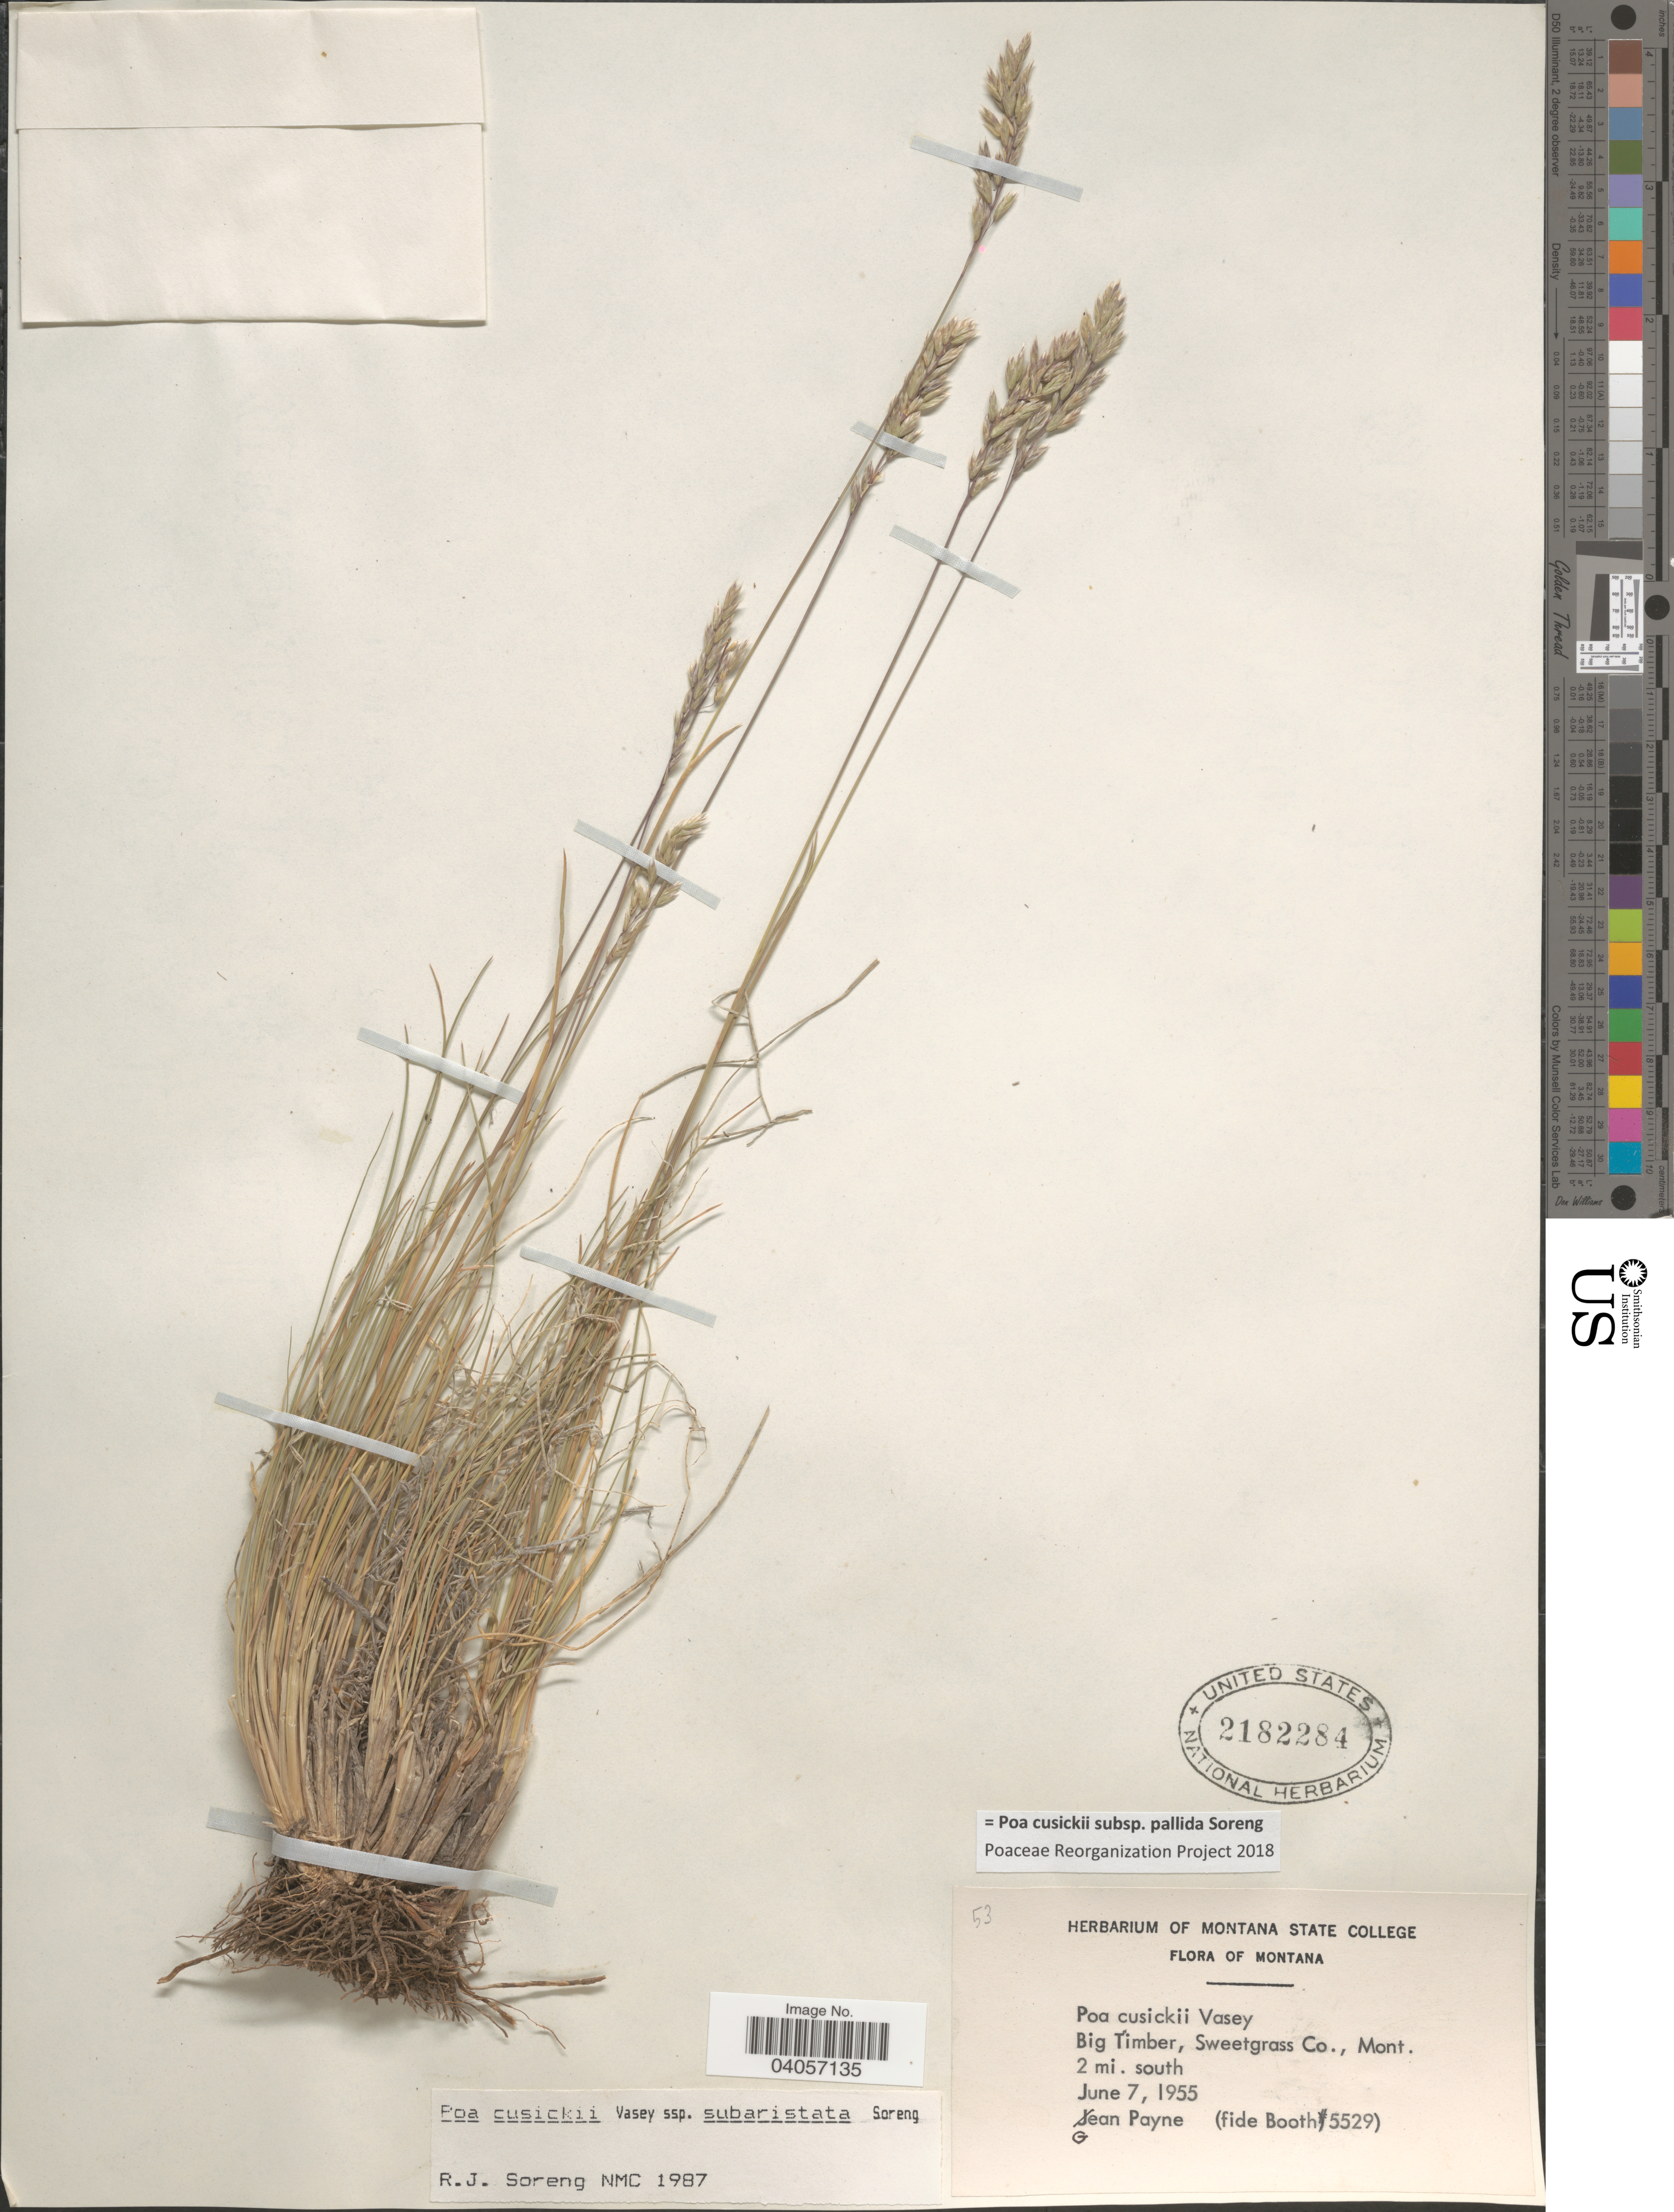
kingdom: Plantae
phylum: Tracheophyta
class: Liliopsida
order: Poales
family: Poaceae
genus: Poa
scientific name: Poa cusickii subsp. pallida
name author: Soreng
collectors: G. Payne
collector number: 5529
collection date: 1955-06-07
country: United States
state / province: Montana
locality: Big Timber, Sweetgrass Co. 2 mi. south.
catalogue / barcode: US 2182284